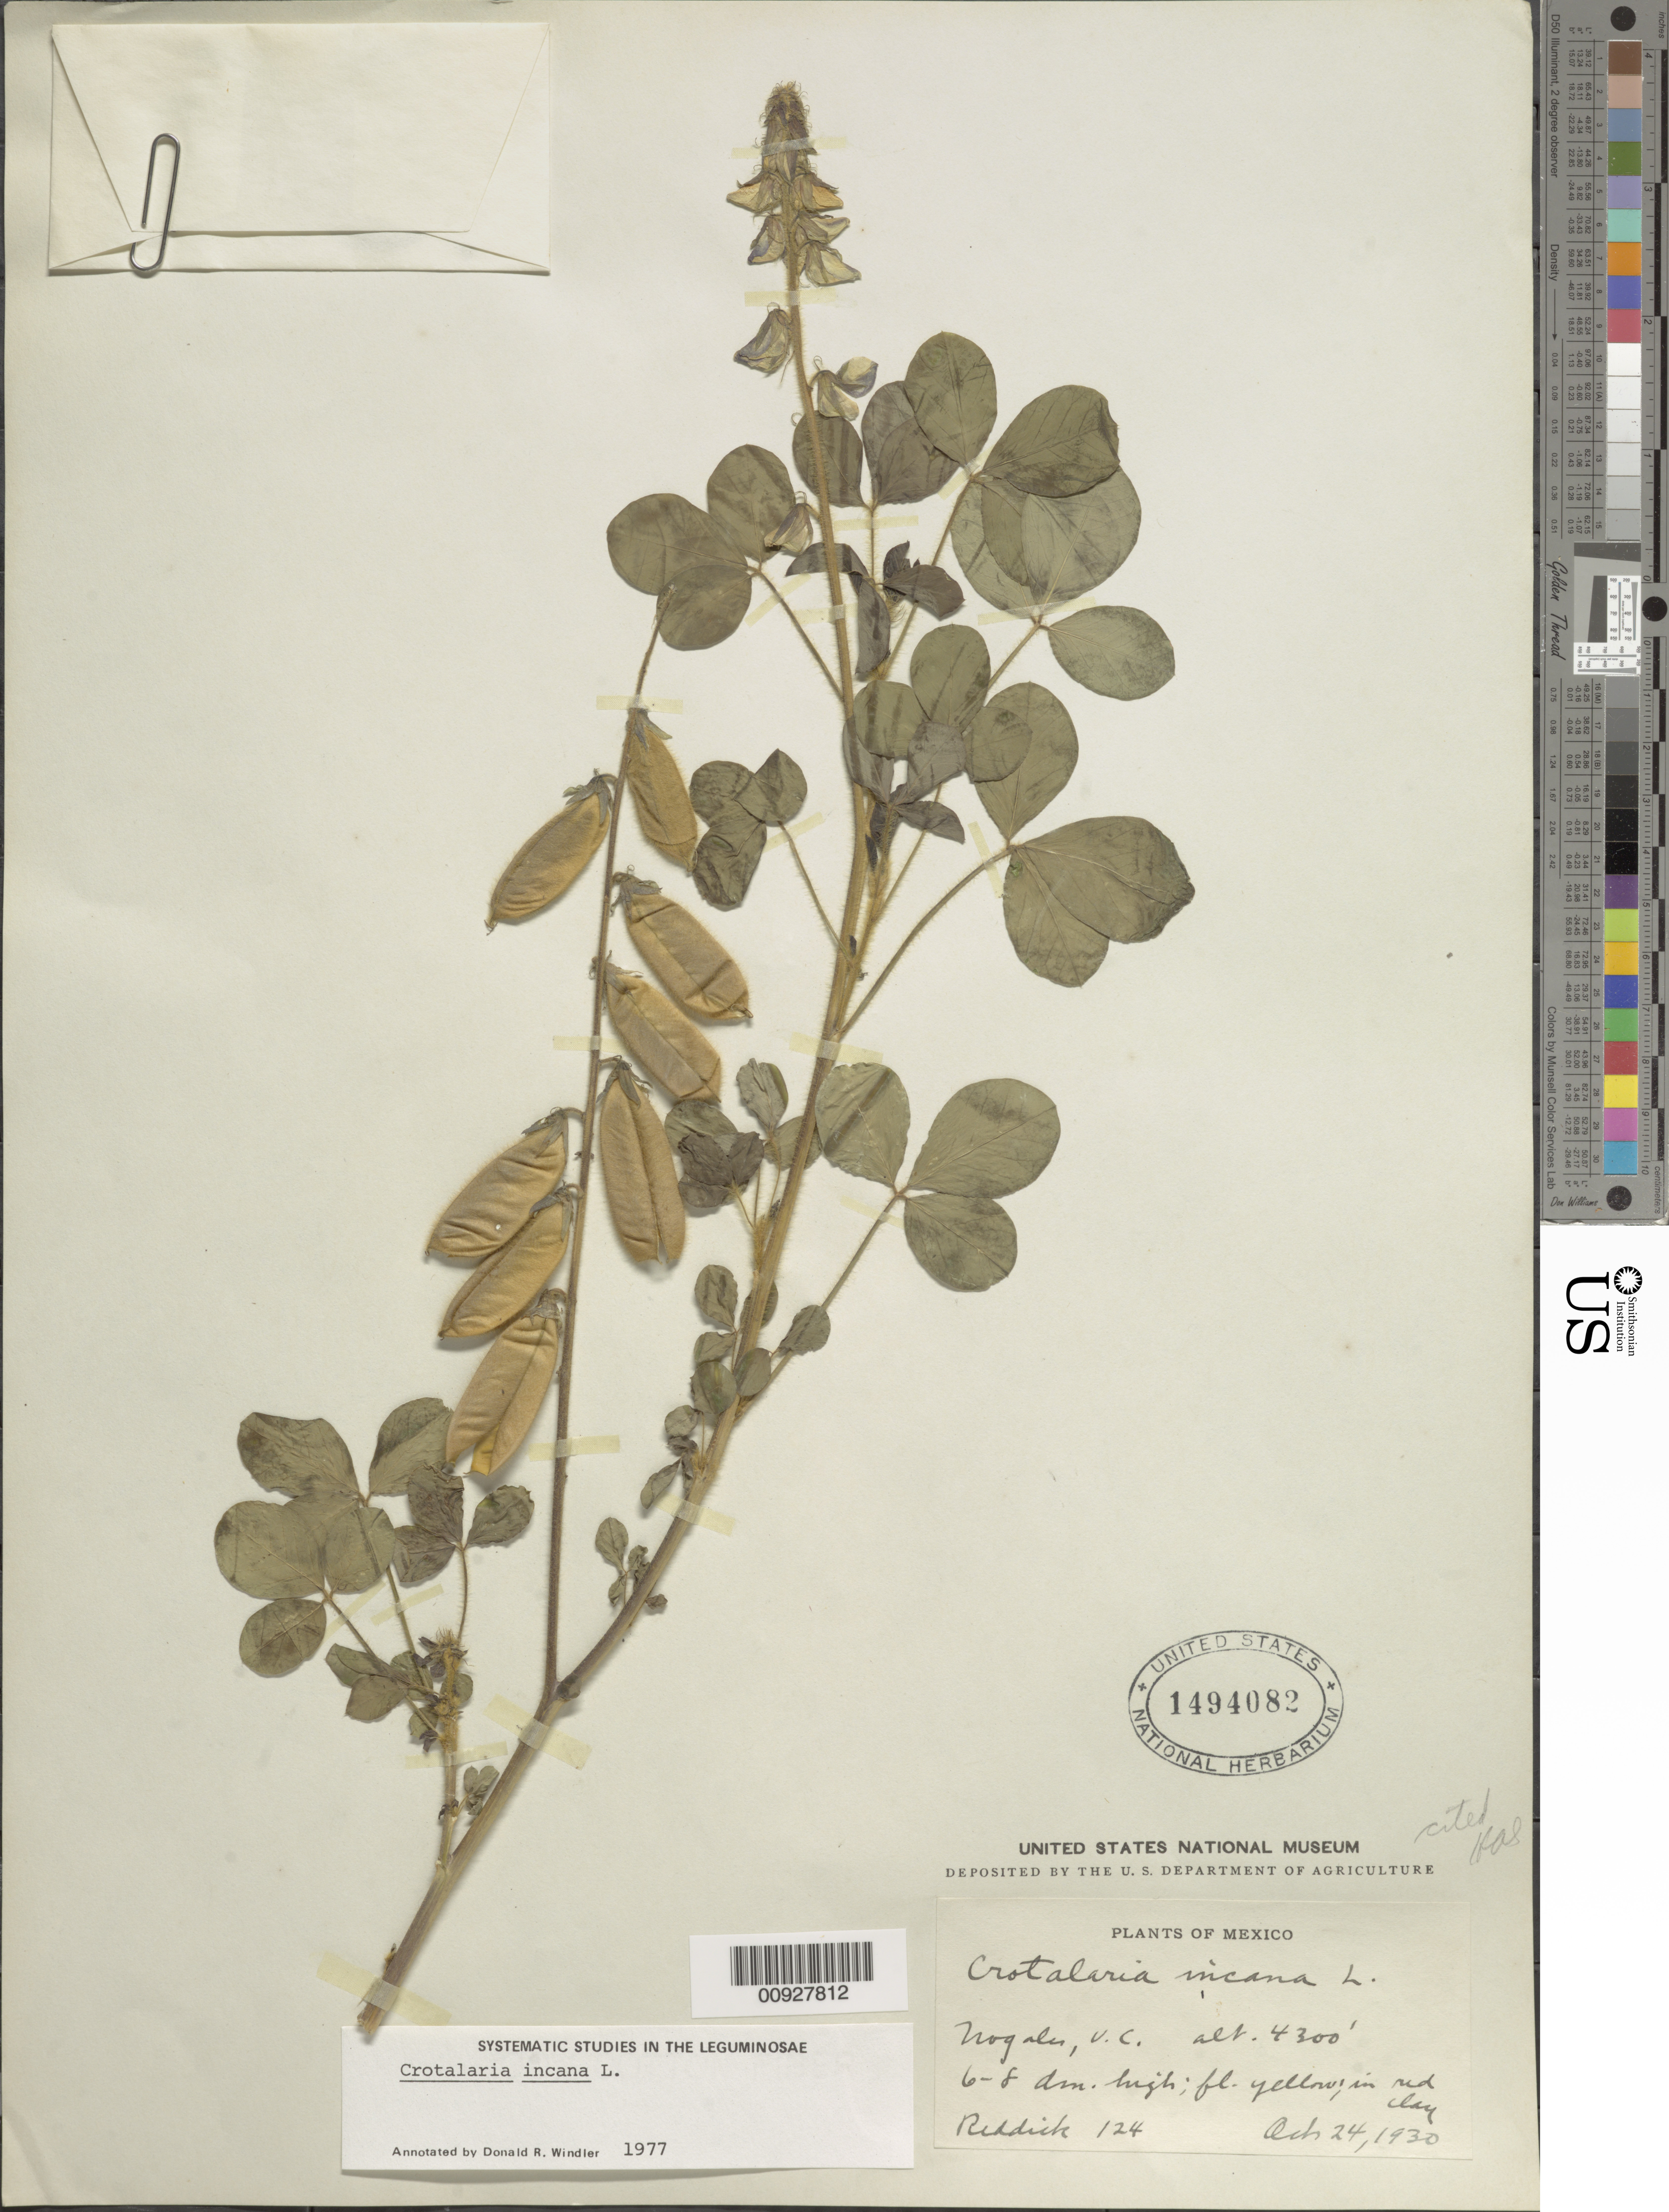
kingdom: Plantae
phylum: Tracheophyta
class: Magnoliopsida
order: Fabales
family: Fabaceae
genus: Crotalaria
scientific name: Crotalaria incana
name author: L.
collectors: Reddick, D.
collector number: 124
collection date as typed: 24 Oct 1930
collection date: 1930-10-24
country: Mexico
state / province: Veracruz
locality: Nogales, V.C.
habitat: In red clay.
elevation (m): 1311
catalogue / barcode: US 1494082